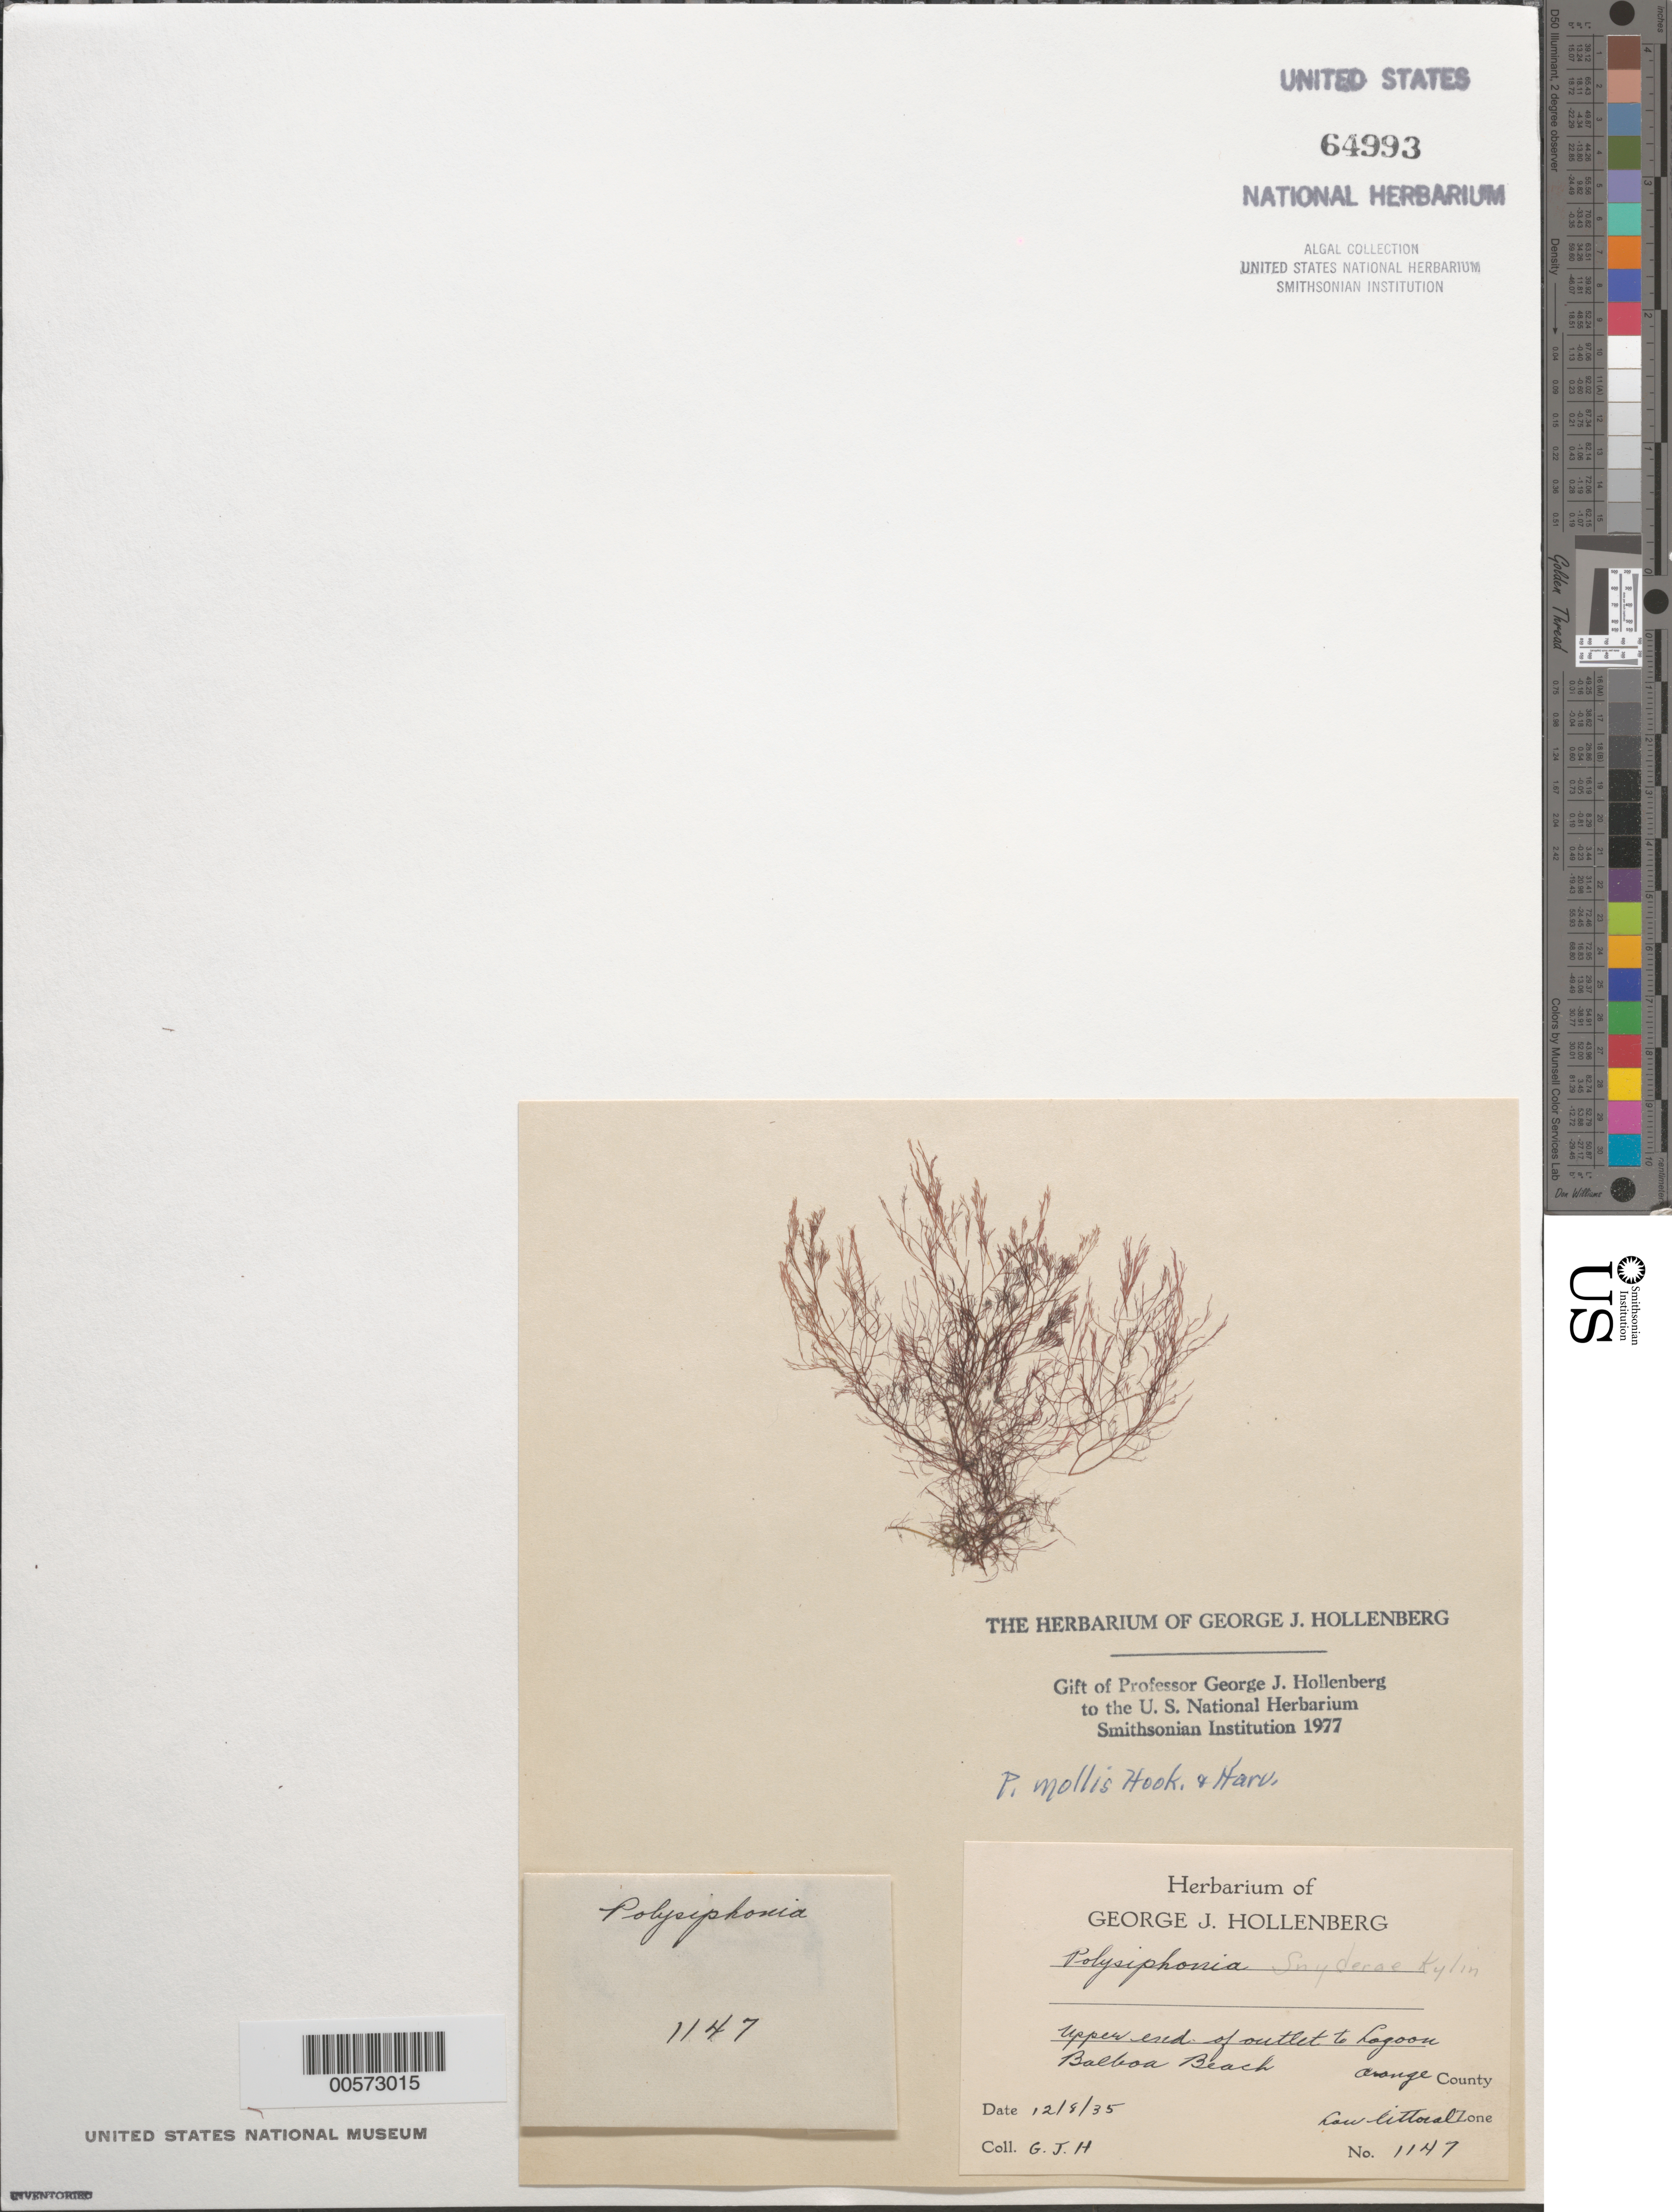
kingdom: Plantae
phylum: Rhodophyta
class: Florideophyceae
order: Ceramiales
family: Rhodomelaceae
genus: Polysiphonia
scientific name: Polysiphonia mollis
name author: Hook. f. & Harv.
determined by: Hollenberg, George J.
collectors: G. Hollenberg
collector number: GJH 1147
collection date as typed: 08 Dec 1935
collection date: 1935-12-08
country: United States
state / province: California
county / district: Orange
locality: Balboa Beach, lagoon outlet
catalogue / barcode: US 64993